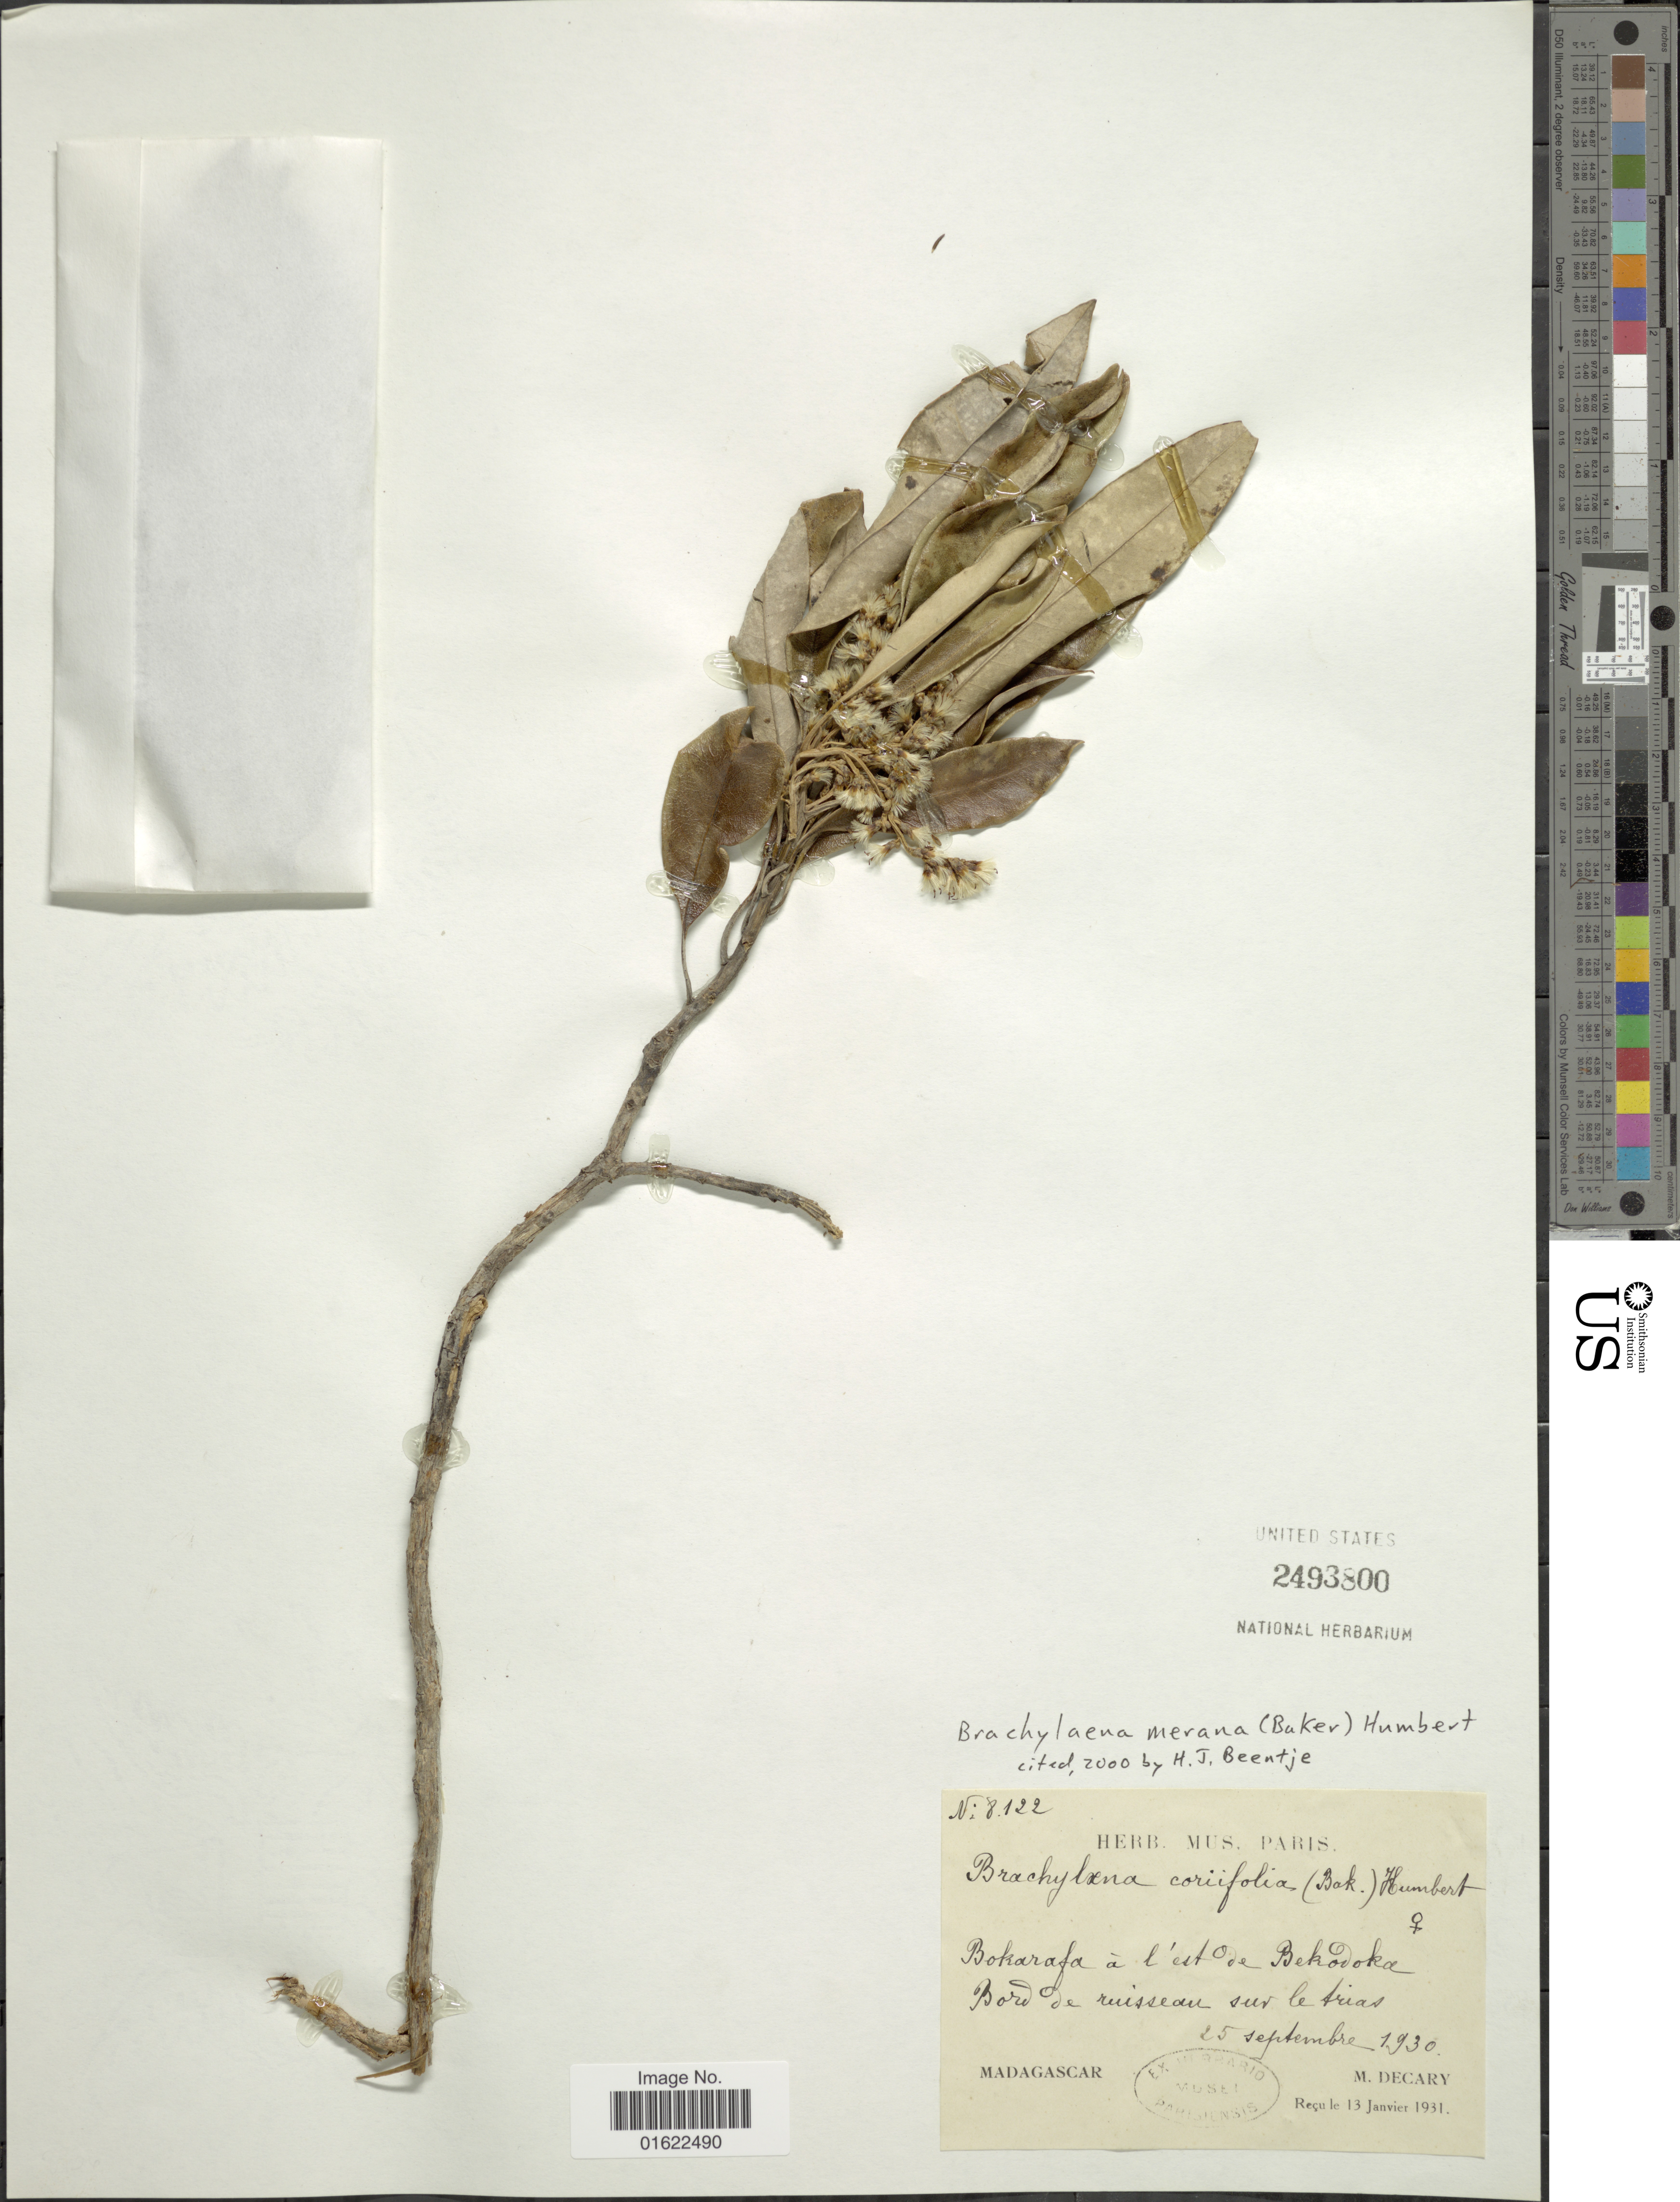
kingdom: Plantae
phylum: Tracheophyta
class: Magnoliopsida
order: Asterales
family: Asteraceae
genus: Brachylaena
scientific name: Brachylaena merana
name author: Humbert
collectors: M. Decary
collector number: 8122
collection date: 1930-09-25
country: Madagascar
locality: Bokarafa á l'est de Bekodoka, Bord de ruisseau sur le trias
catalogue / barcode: US 2493800